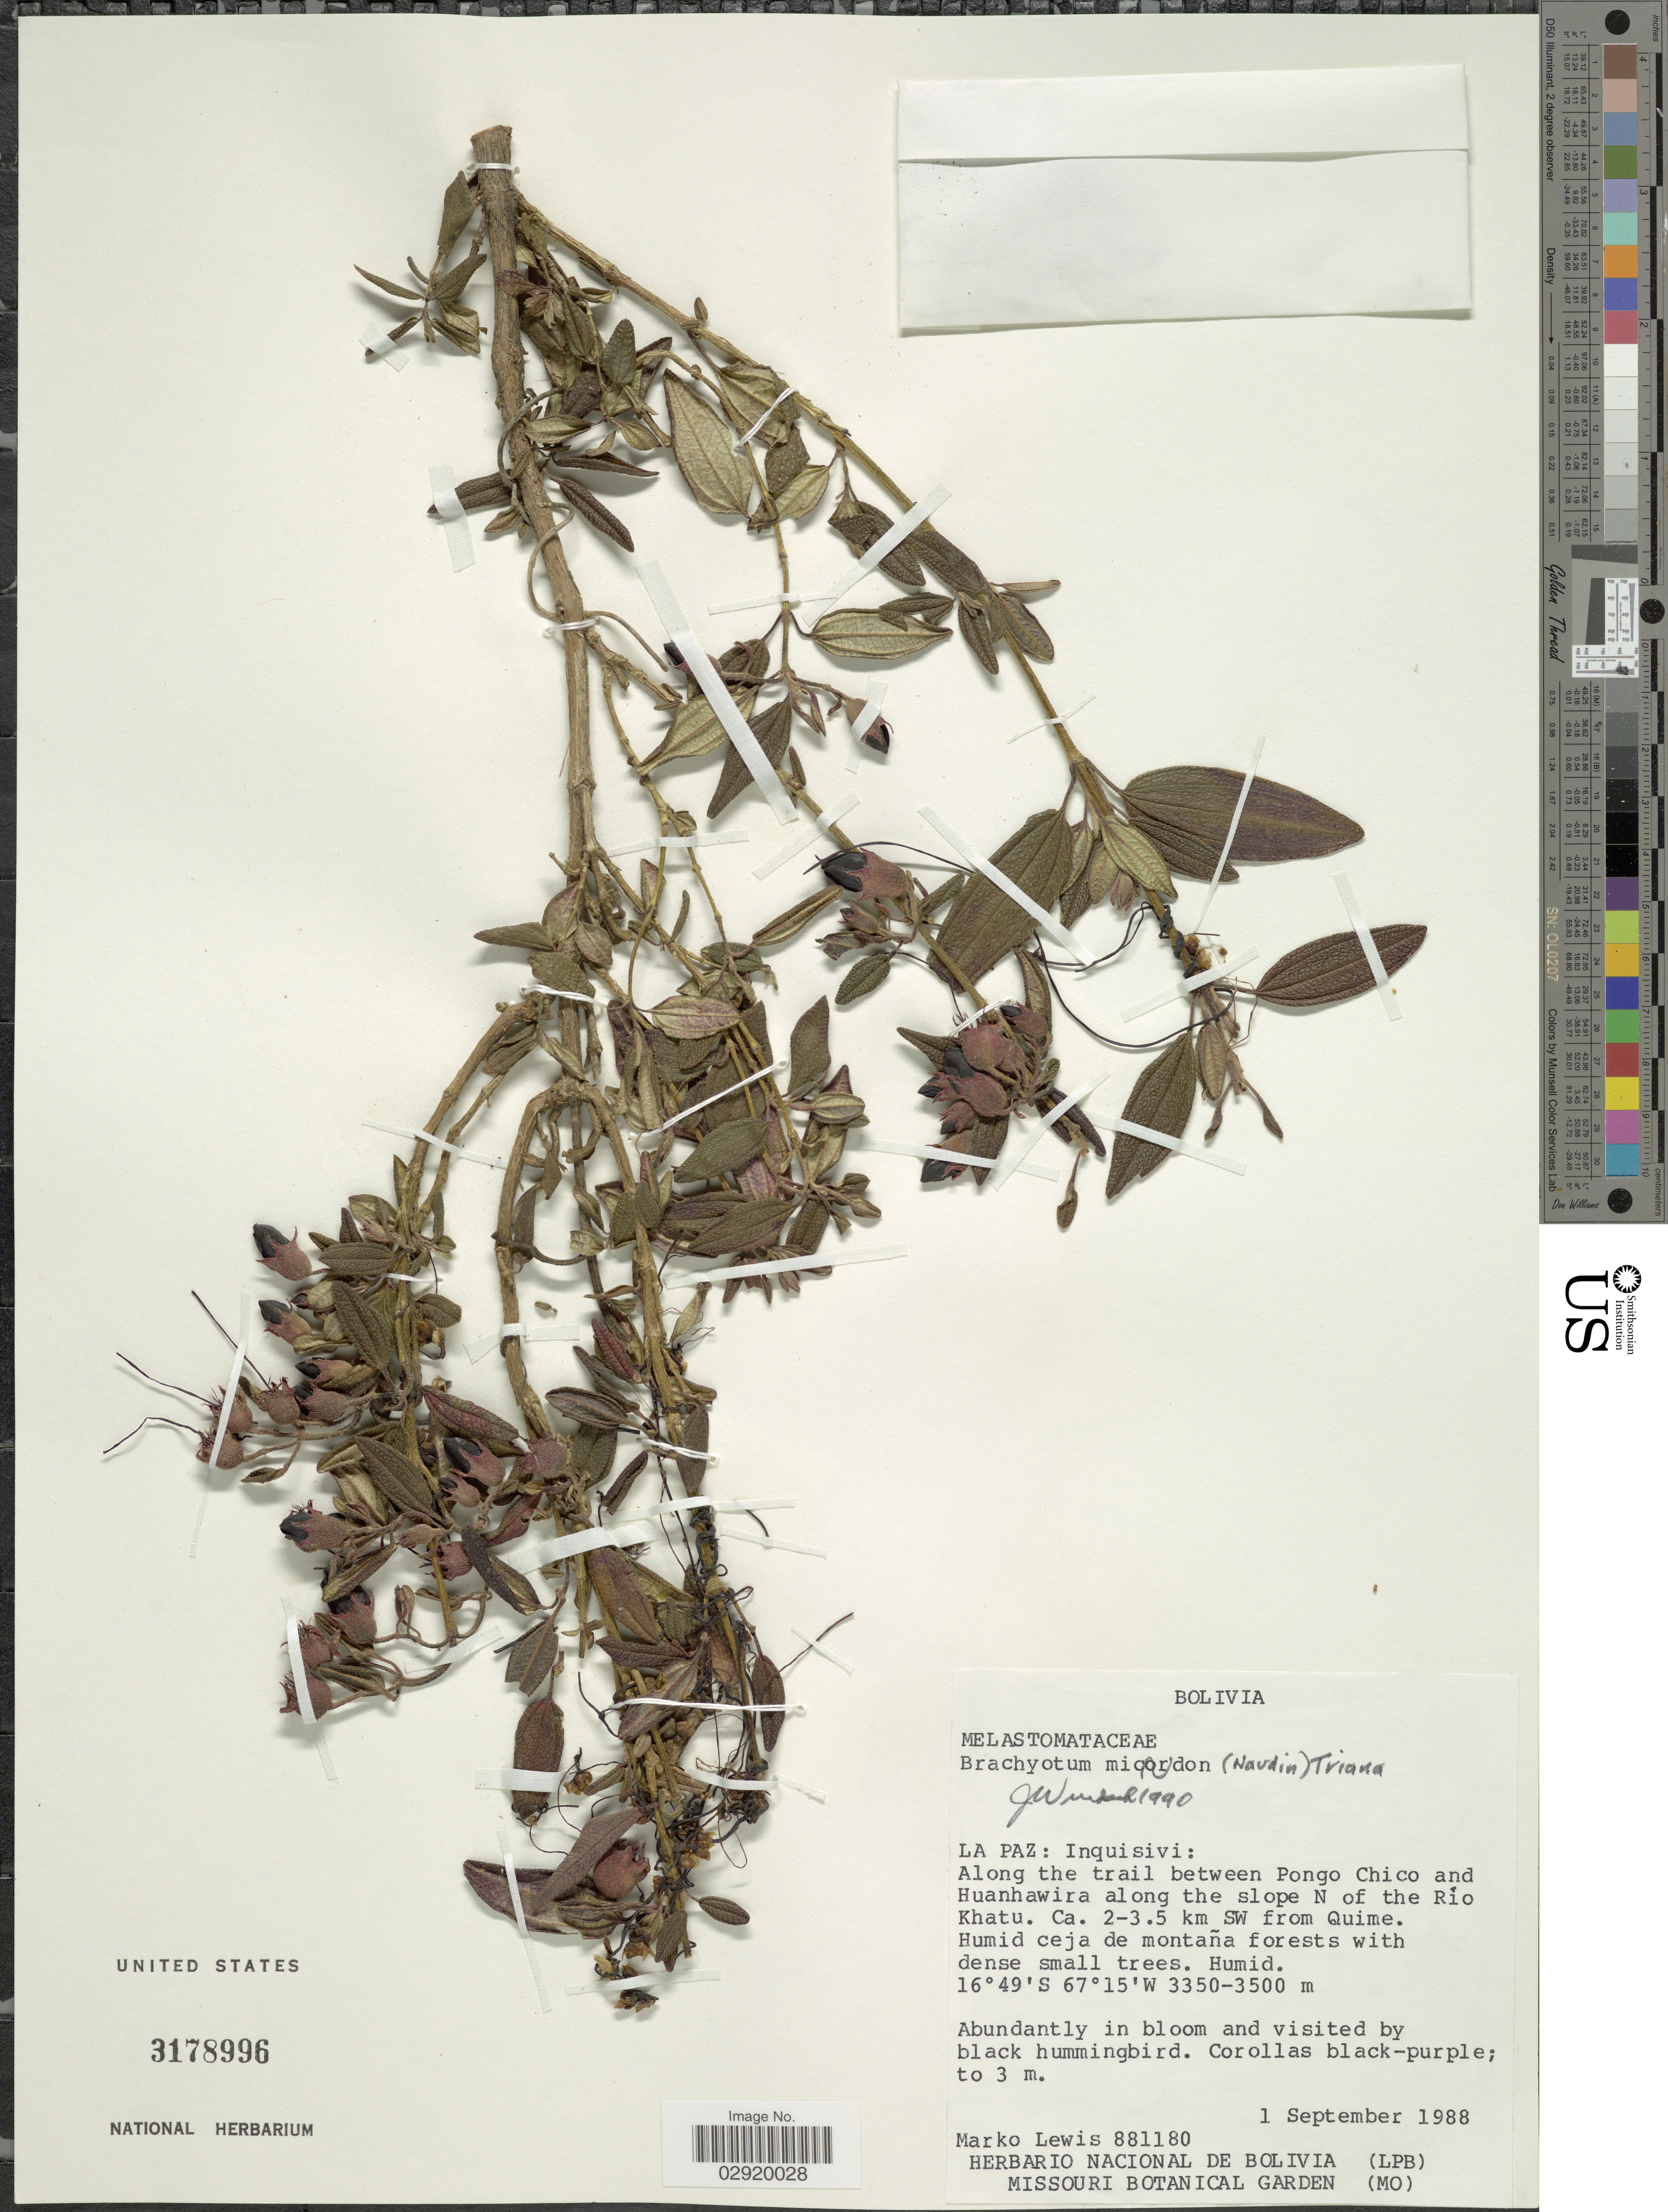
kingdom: Plantae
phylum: Tracheophyta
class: Magnoliopsida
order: Myrtales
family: Melastomataceae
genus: Brachyotum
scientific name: Brachyotum microdon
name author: (Naudin) Triana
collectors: M. A. Lewis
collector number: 881180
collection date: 1988-09-01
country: Bolivia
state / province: La Paz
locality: Inquisivi: Along the trail between Pongo Chico and Huanhawira along the slope N of the Río Khatu. Ca. 2-3.5 km SW from Quime.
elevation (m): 3350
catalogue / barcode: US 3178996